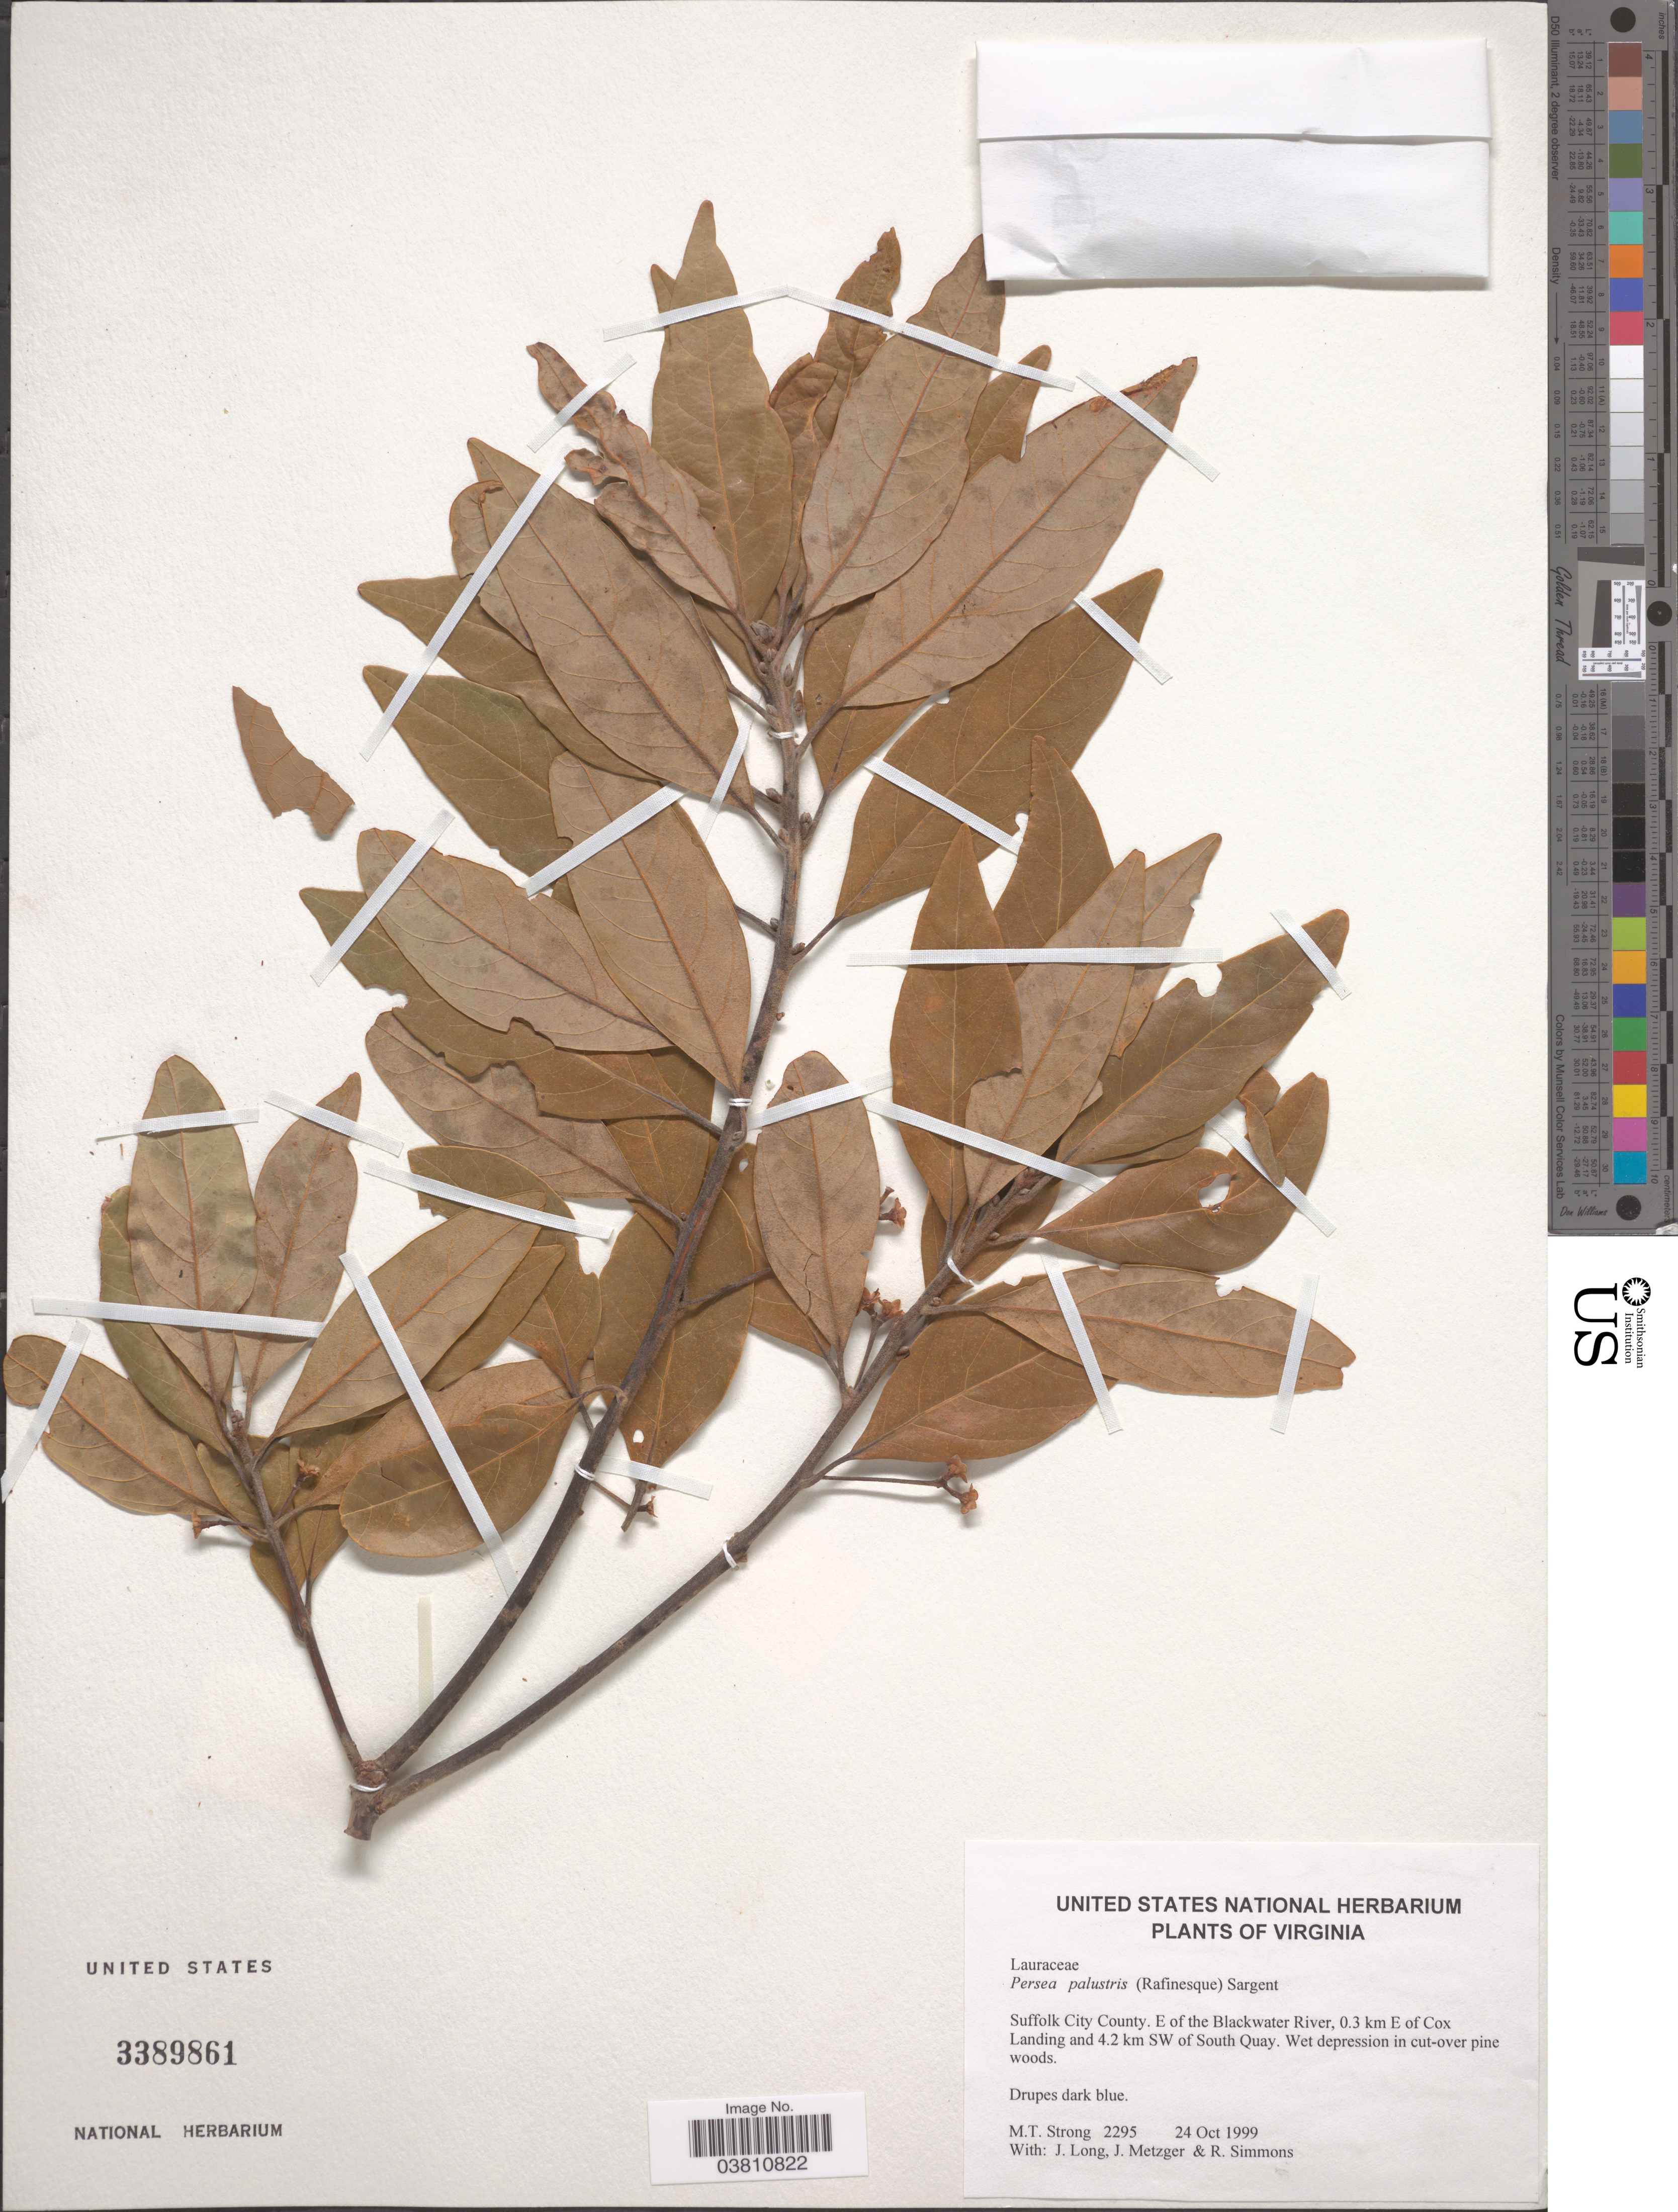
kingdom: Plantae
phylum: Tracheophyta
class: Magnoliopsida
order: Laurales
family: Lauraceae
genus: Persea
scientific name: Persea palustris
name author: (Raf.) Sarg.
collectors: M. T. Strong, J. Long, J. Metzger & R. Simmons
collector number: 2295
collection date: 1999-10-24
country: United States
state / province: Virginia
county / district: City of Suffolk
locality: Suffolk City County. E of the Blackwater River, 0.3 km E of Cox Landing and 4.2 km SW of South Quay.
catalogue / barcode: US 3389861